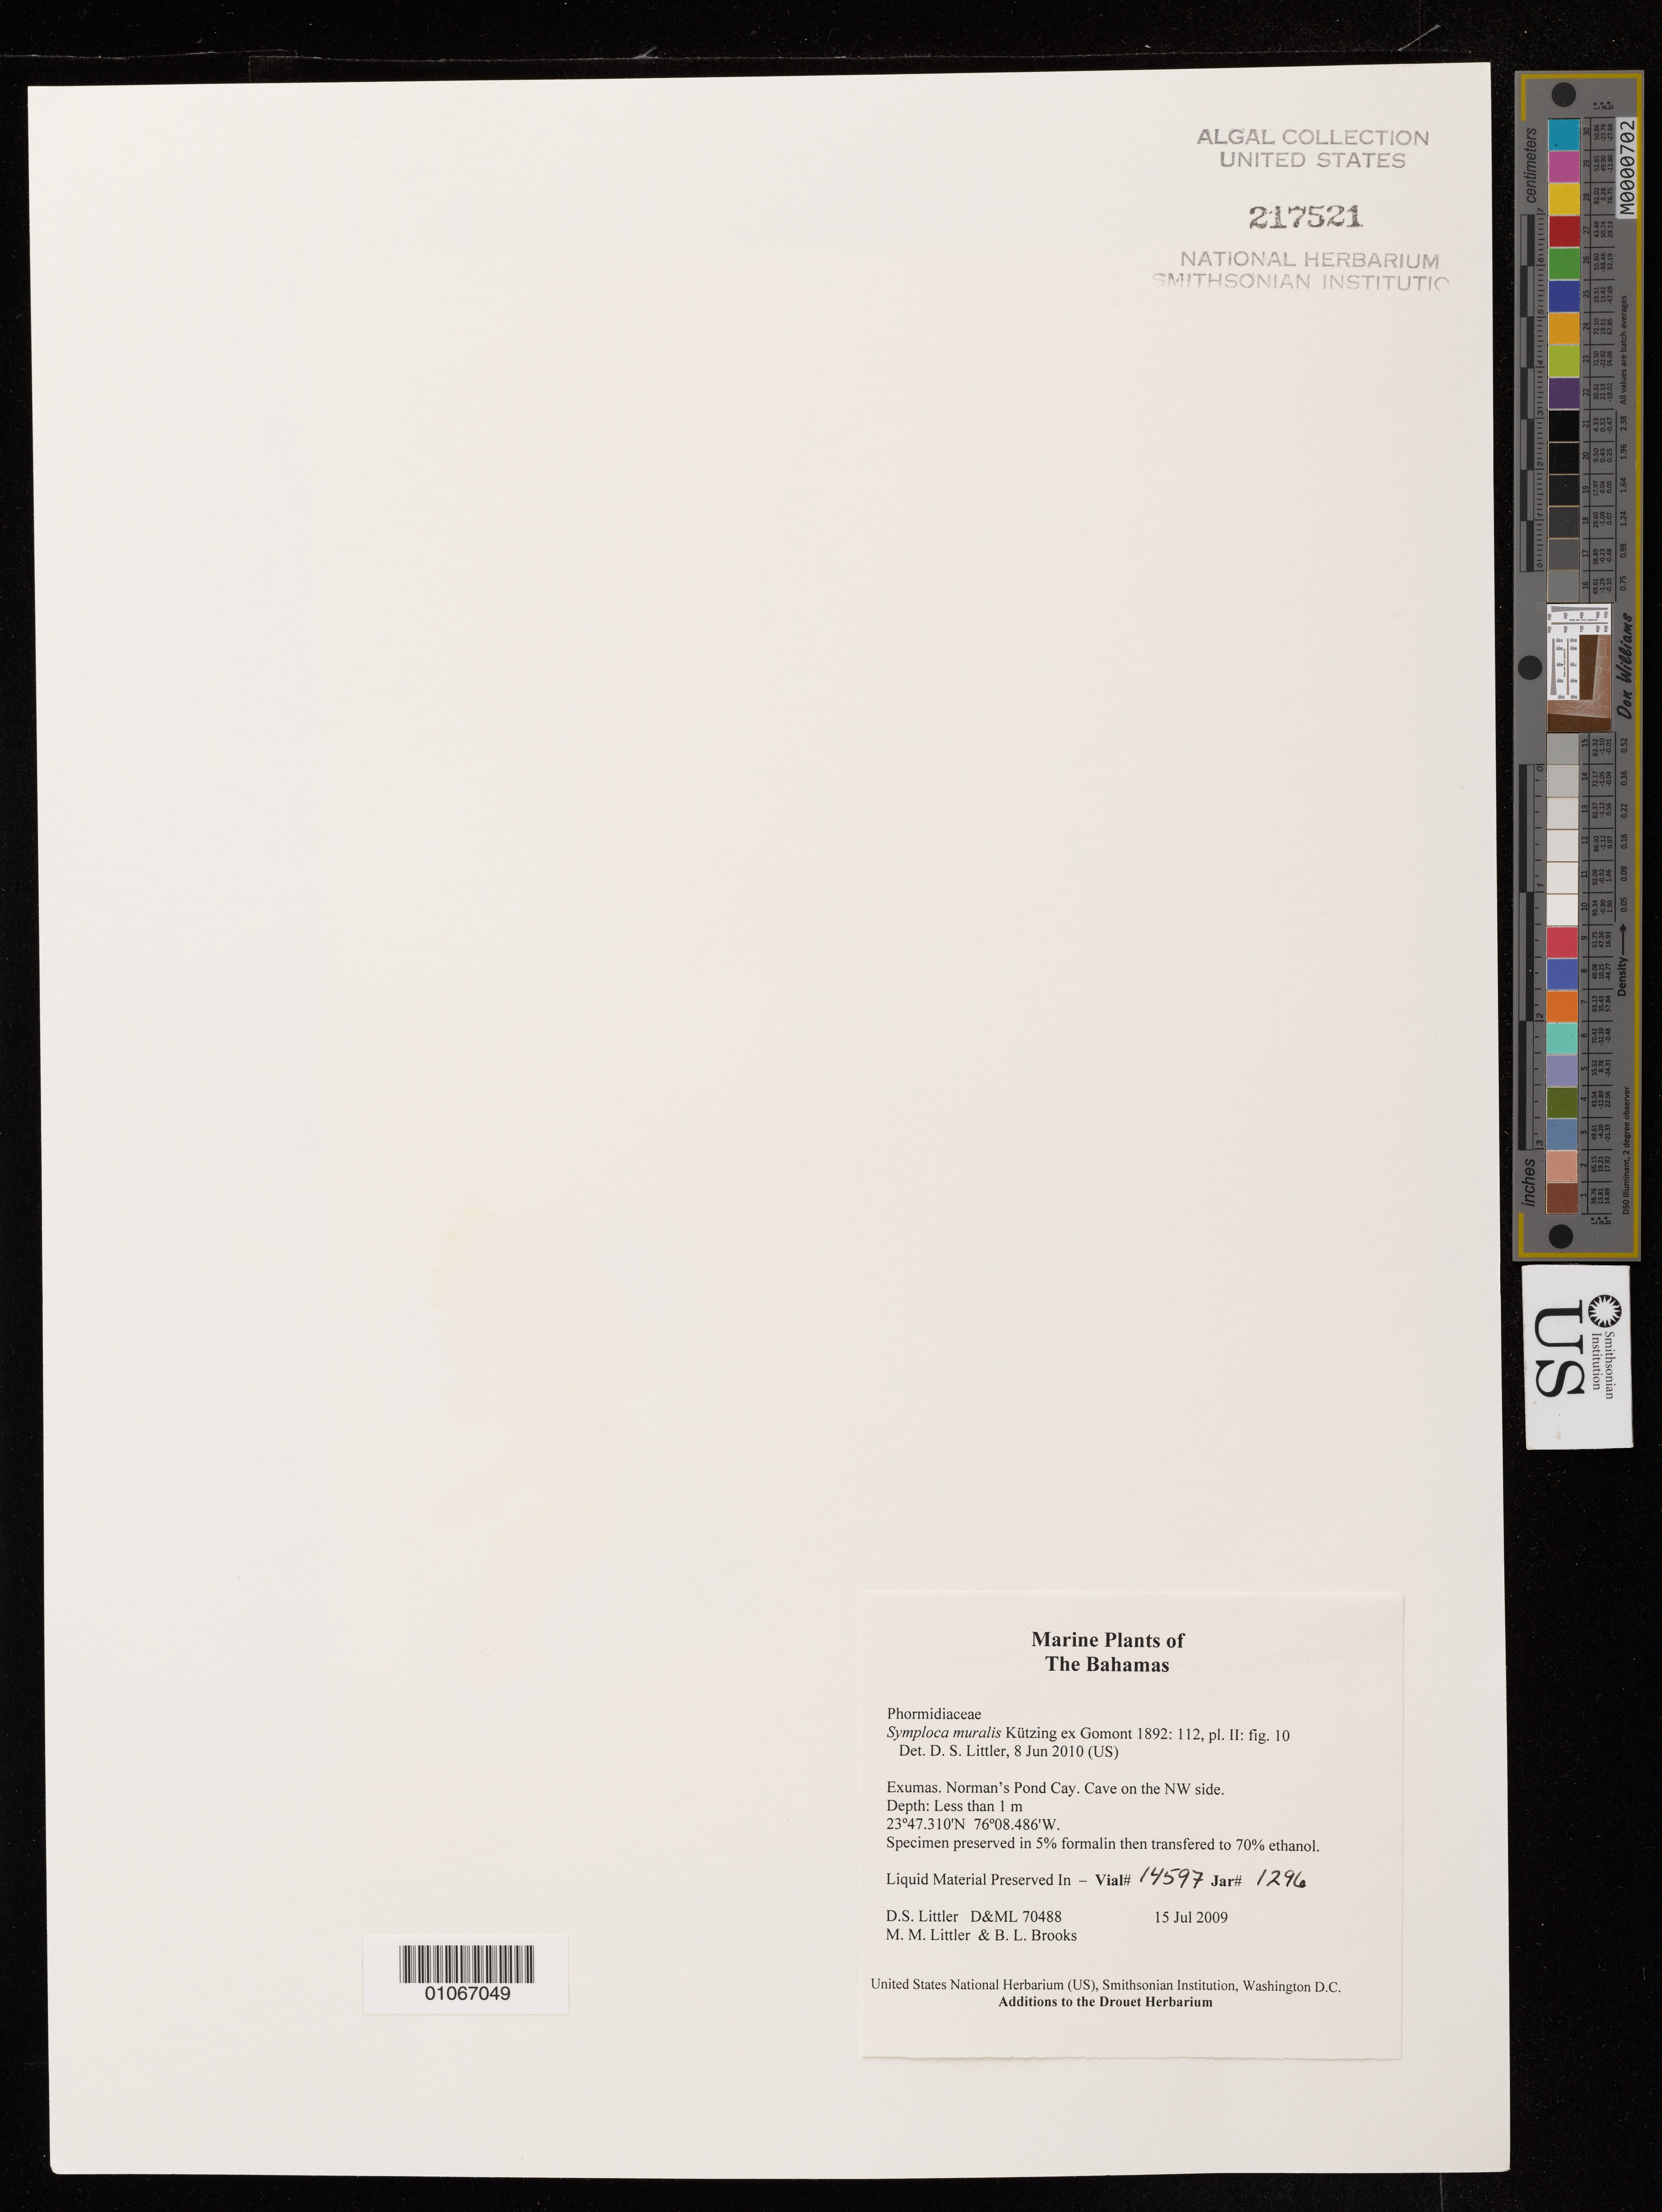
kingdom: Bacteria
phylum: Cyanobacteria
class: Cyanobacteriia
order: Cyanobacteriales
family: Coleofasciculaceae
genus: Symploca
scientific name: Symploca muralis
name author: Kütz.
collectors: D. S. Littler, M. M. Littler & B. Brooks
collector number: D&ML 70488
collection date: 2009-07-15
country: Bahamas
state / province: Exuma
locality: Norman's Pond Cay. Cave on the NW side.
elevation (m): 1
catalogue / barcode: US 217521